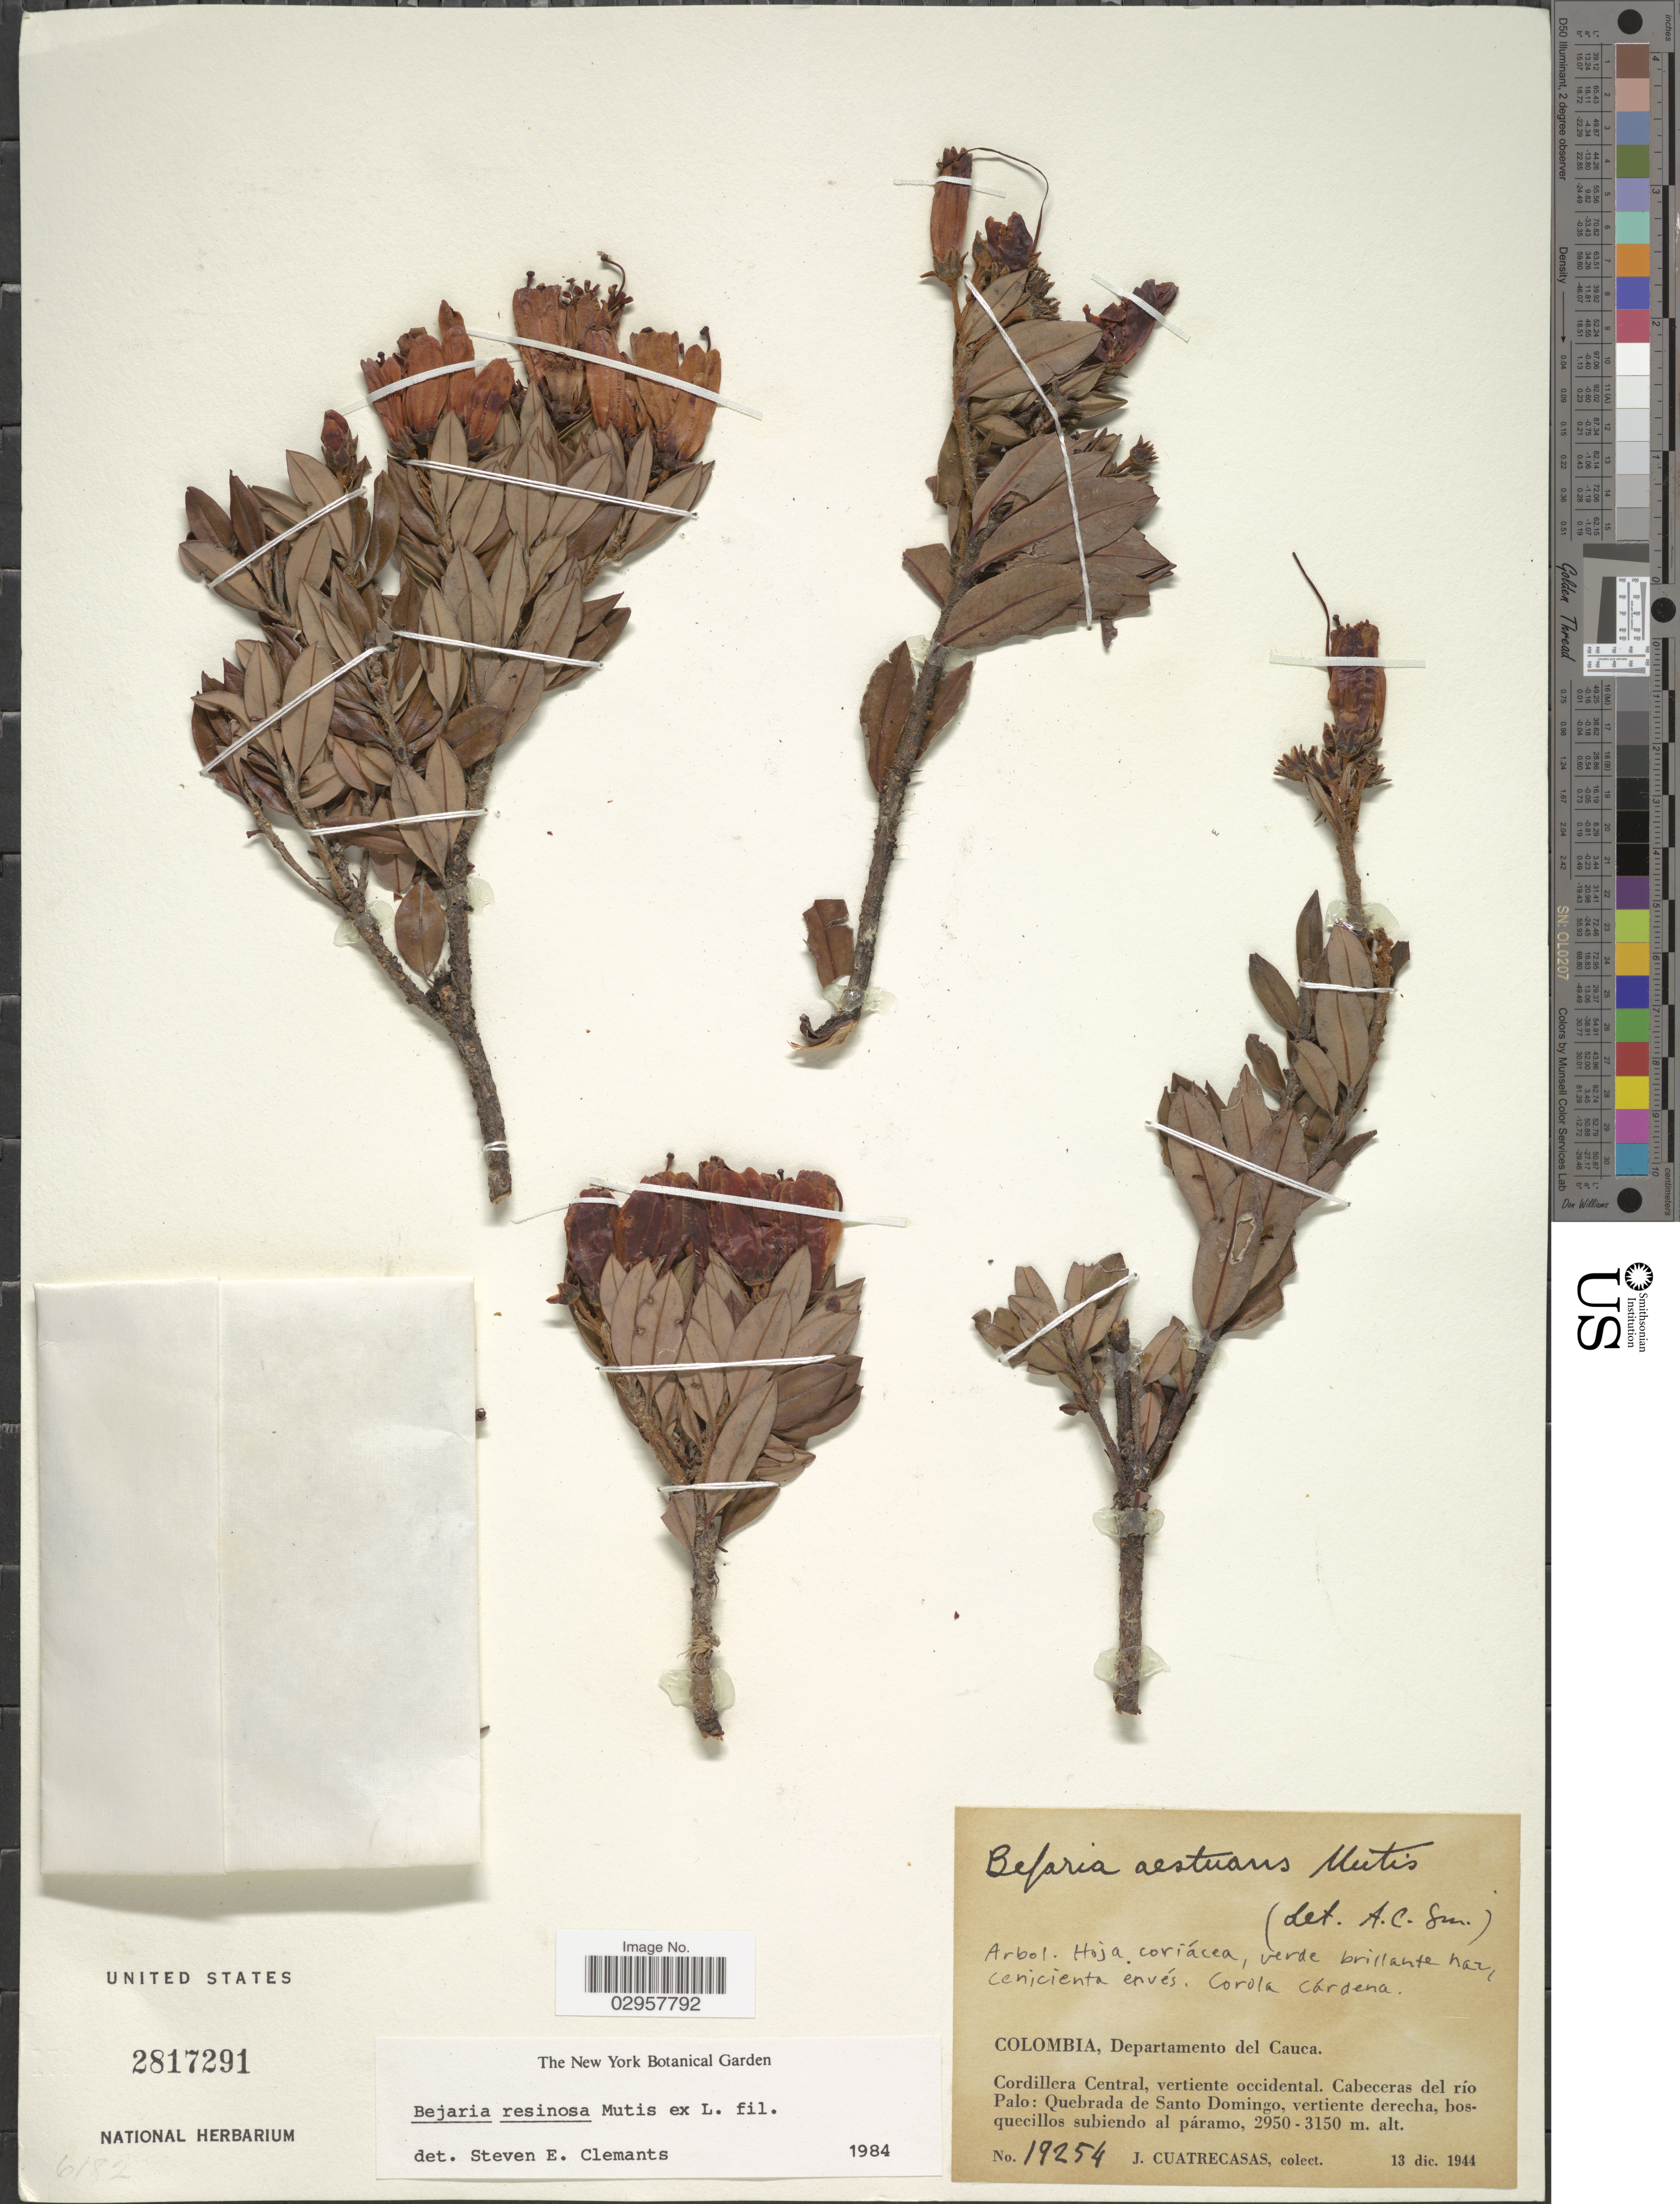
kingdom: Plantae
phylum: Tracheophyta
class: Magnoliopsida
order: Ericales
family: Ericaceae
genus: Befaria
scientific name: Befaria resinosa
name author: Mutis ex L. f.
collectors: J. Cuatrecasas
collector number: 19254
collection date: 1944-12-13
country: Colombia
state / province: Cauca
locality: Departamento del Cauca. Cordillera Central, vertiente occidental. Cabeceras del río Palo: Quebrada de Santo Domingo, vertiente derecha.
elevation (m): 2950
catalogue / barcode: US 2817291